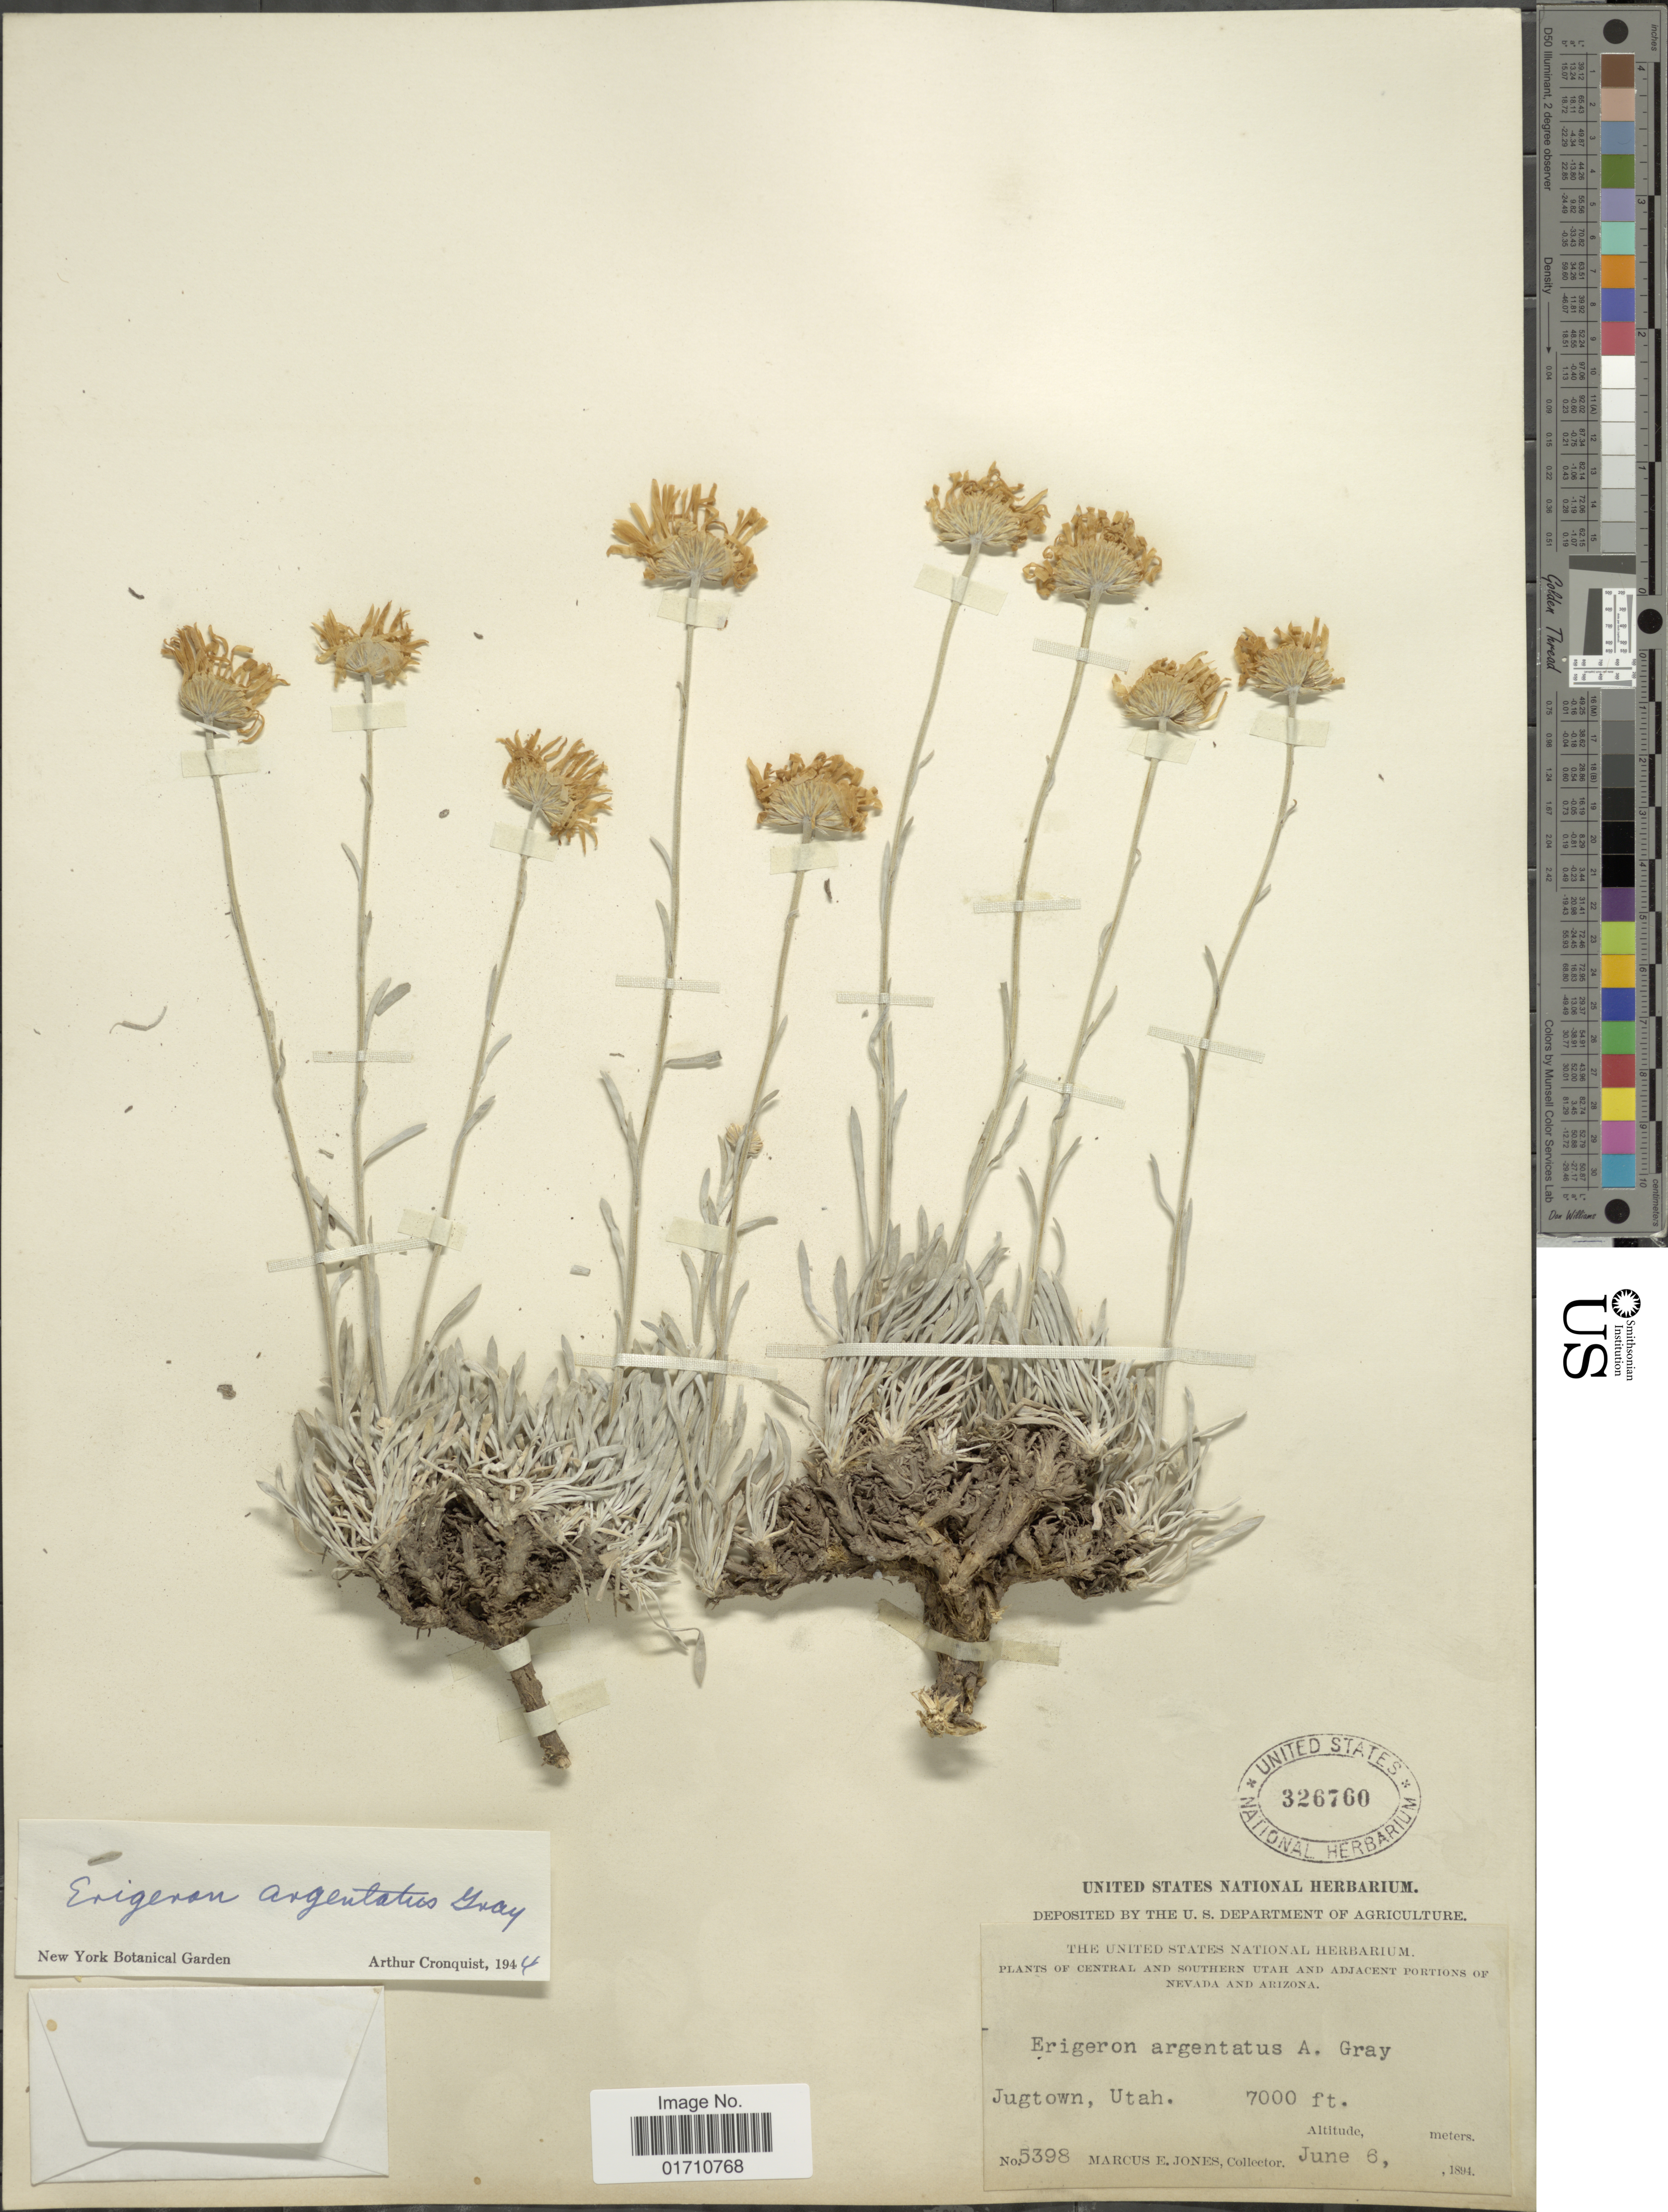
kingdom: Plantae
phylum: Tracheophyta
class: Magnoliopsida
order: Asterales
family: Asteraceae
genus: Erigeron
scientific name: Erigeron argentatus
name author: A. Gray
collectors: M. E. Jones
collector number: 5398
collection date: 1894-06-06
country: United States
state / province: Utah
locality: Central and Southern Utah and Adjacent Portoins of Nevada and Arizona, Jugtown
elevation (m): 2134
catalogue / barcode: US 326760